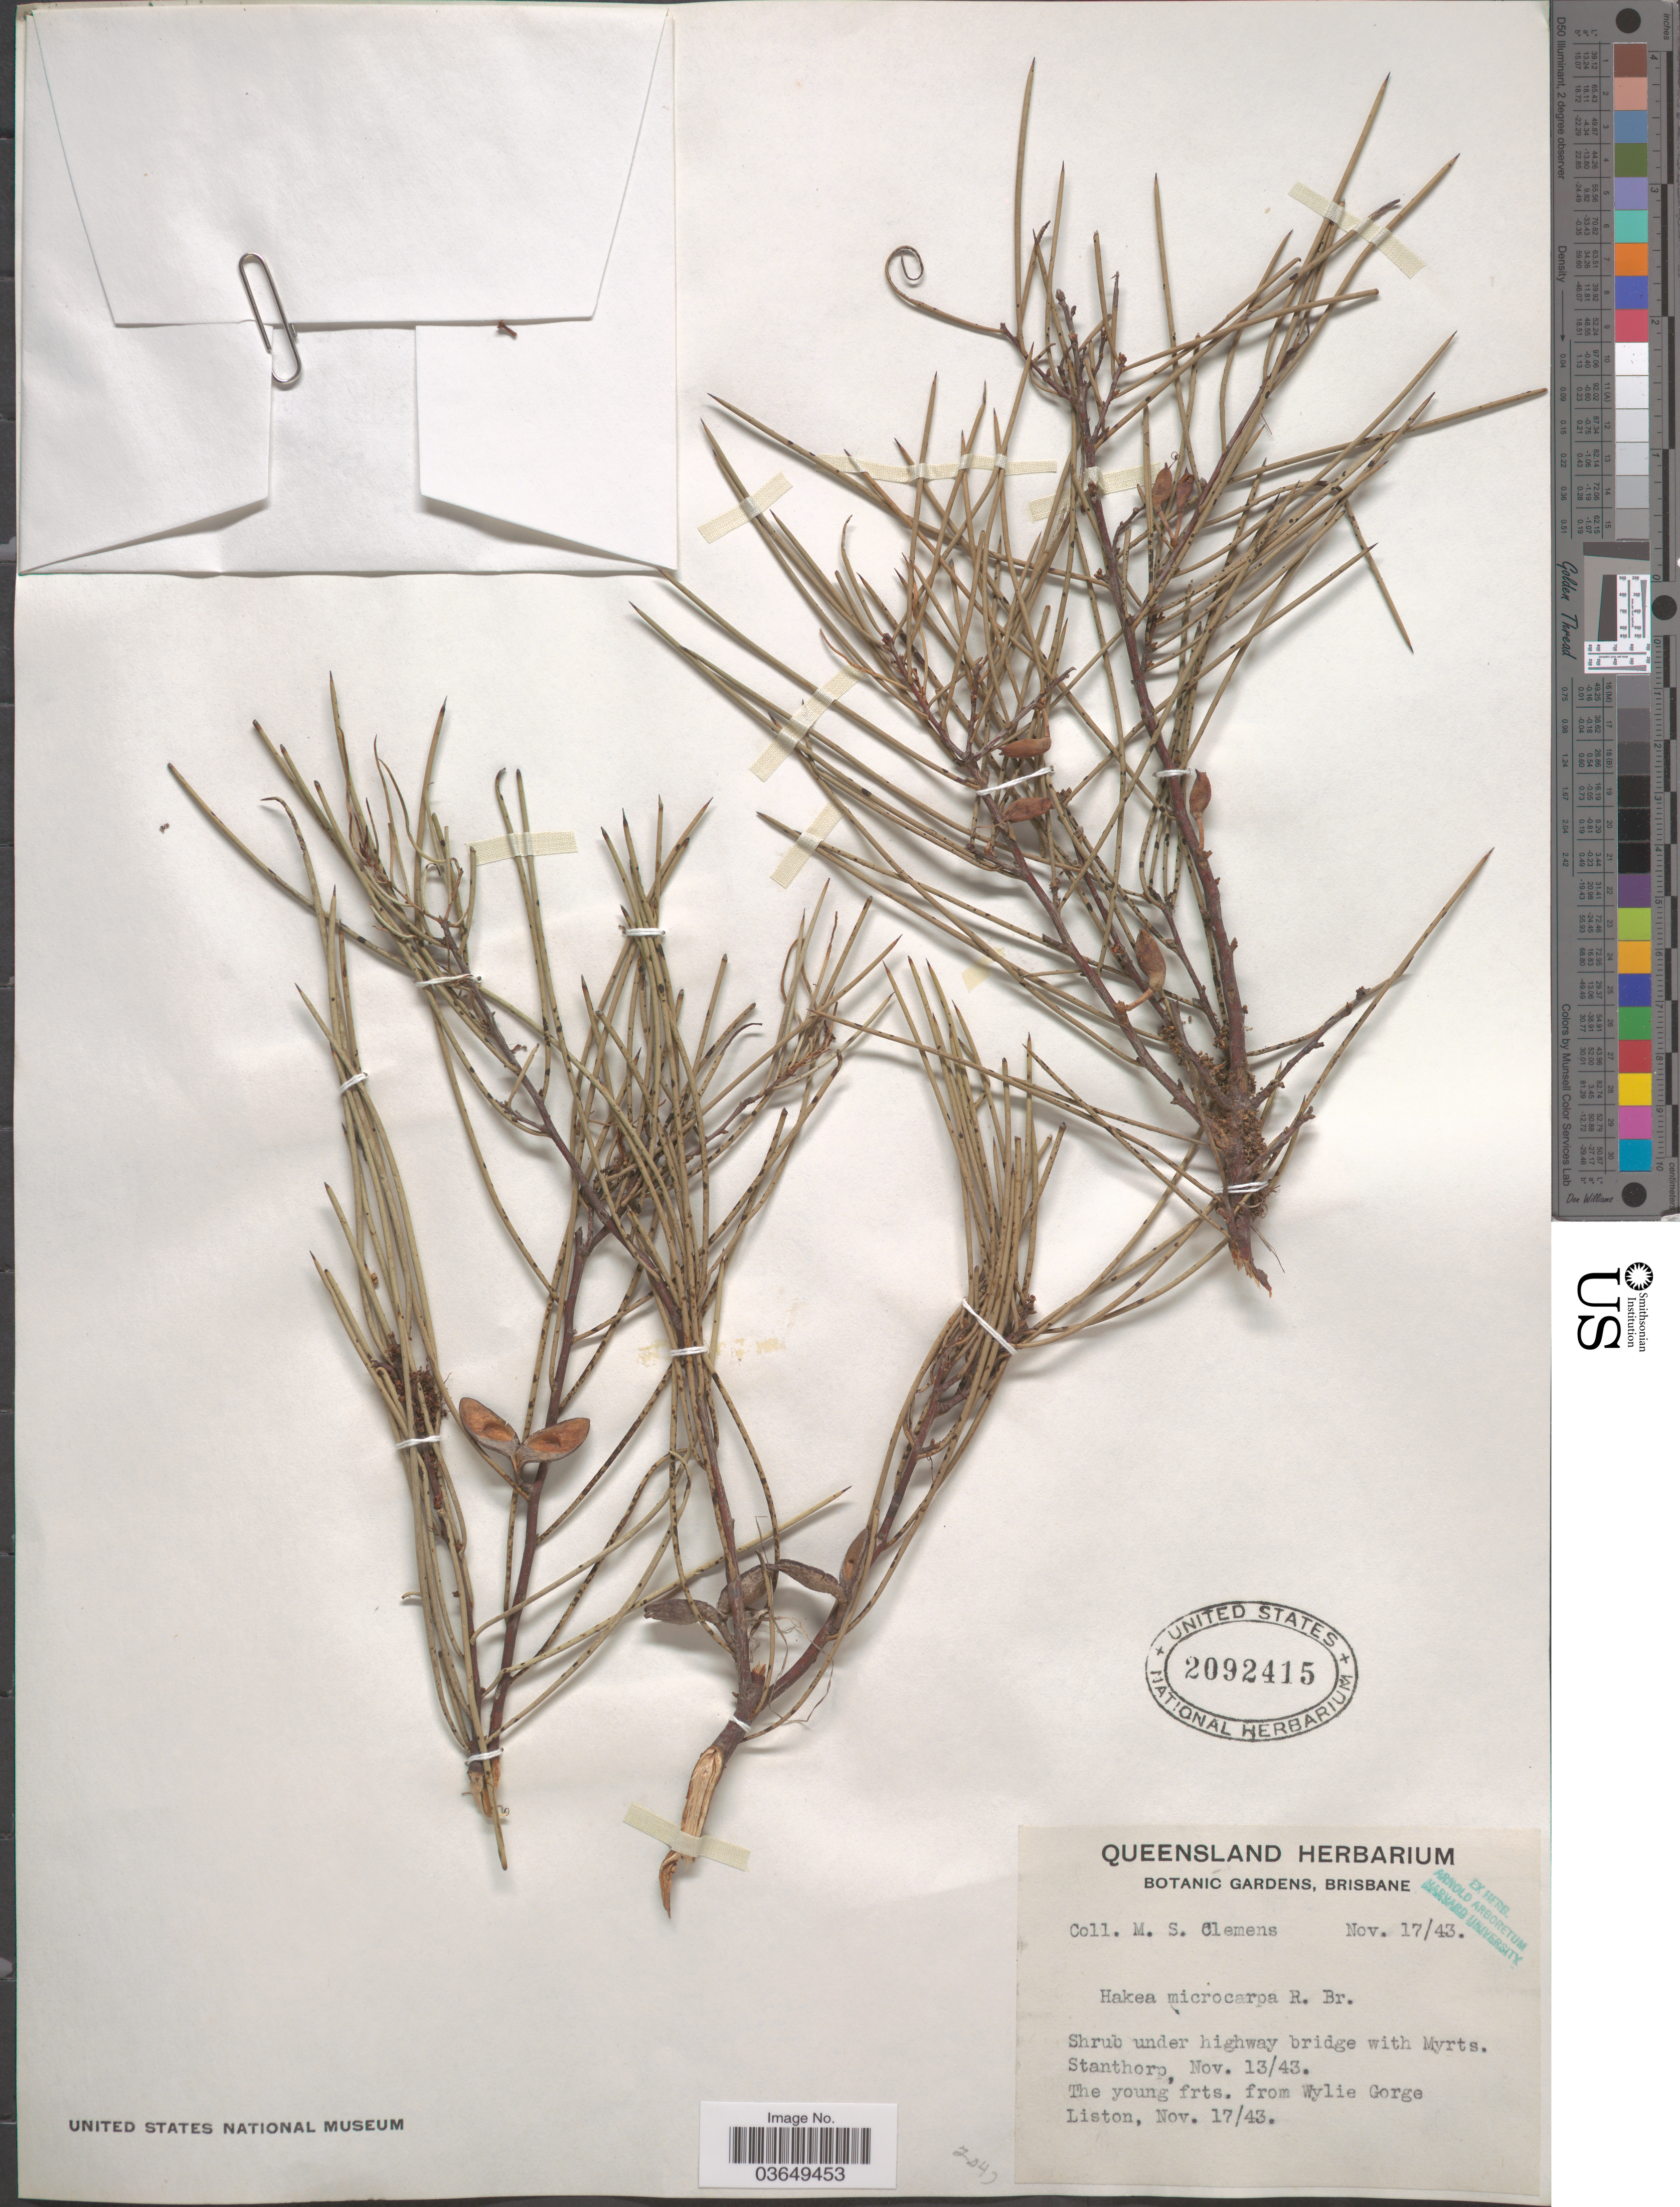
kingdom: Plantae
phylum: Tracheophyta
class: Magnoliopsida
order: Proteales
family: Proteaceae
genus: Hakea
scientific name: Hakea microcarpa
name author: R. Br.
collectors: M. S. Clemens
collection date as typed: Transcribed d/m/y: 17/11/43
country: Australia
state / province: Queensland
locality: Shrub under highway bridge with Myrts. Stanthorp. [unsure placement] Wylie Gorge. Liston.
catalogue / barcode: US 2092415